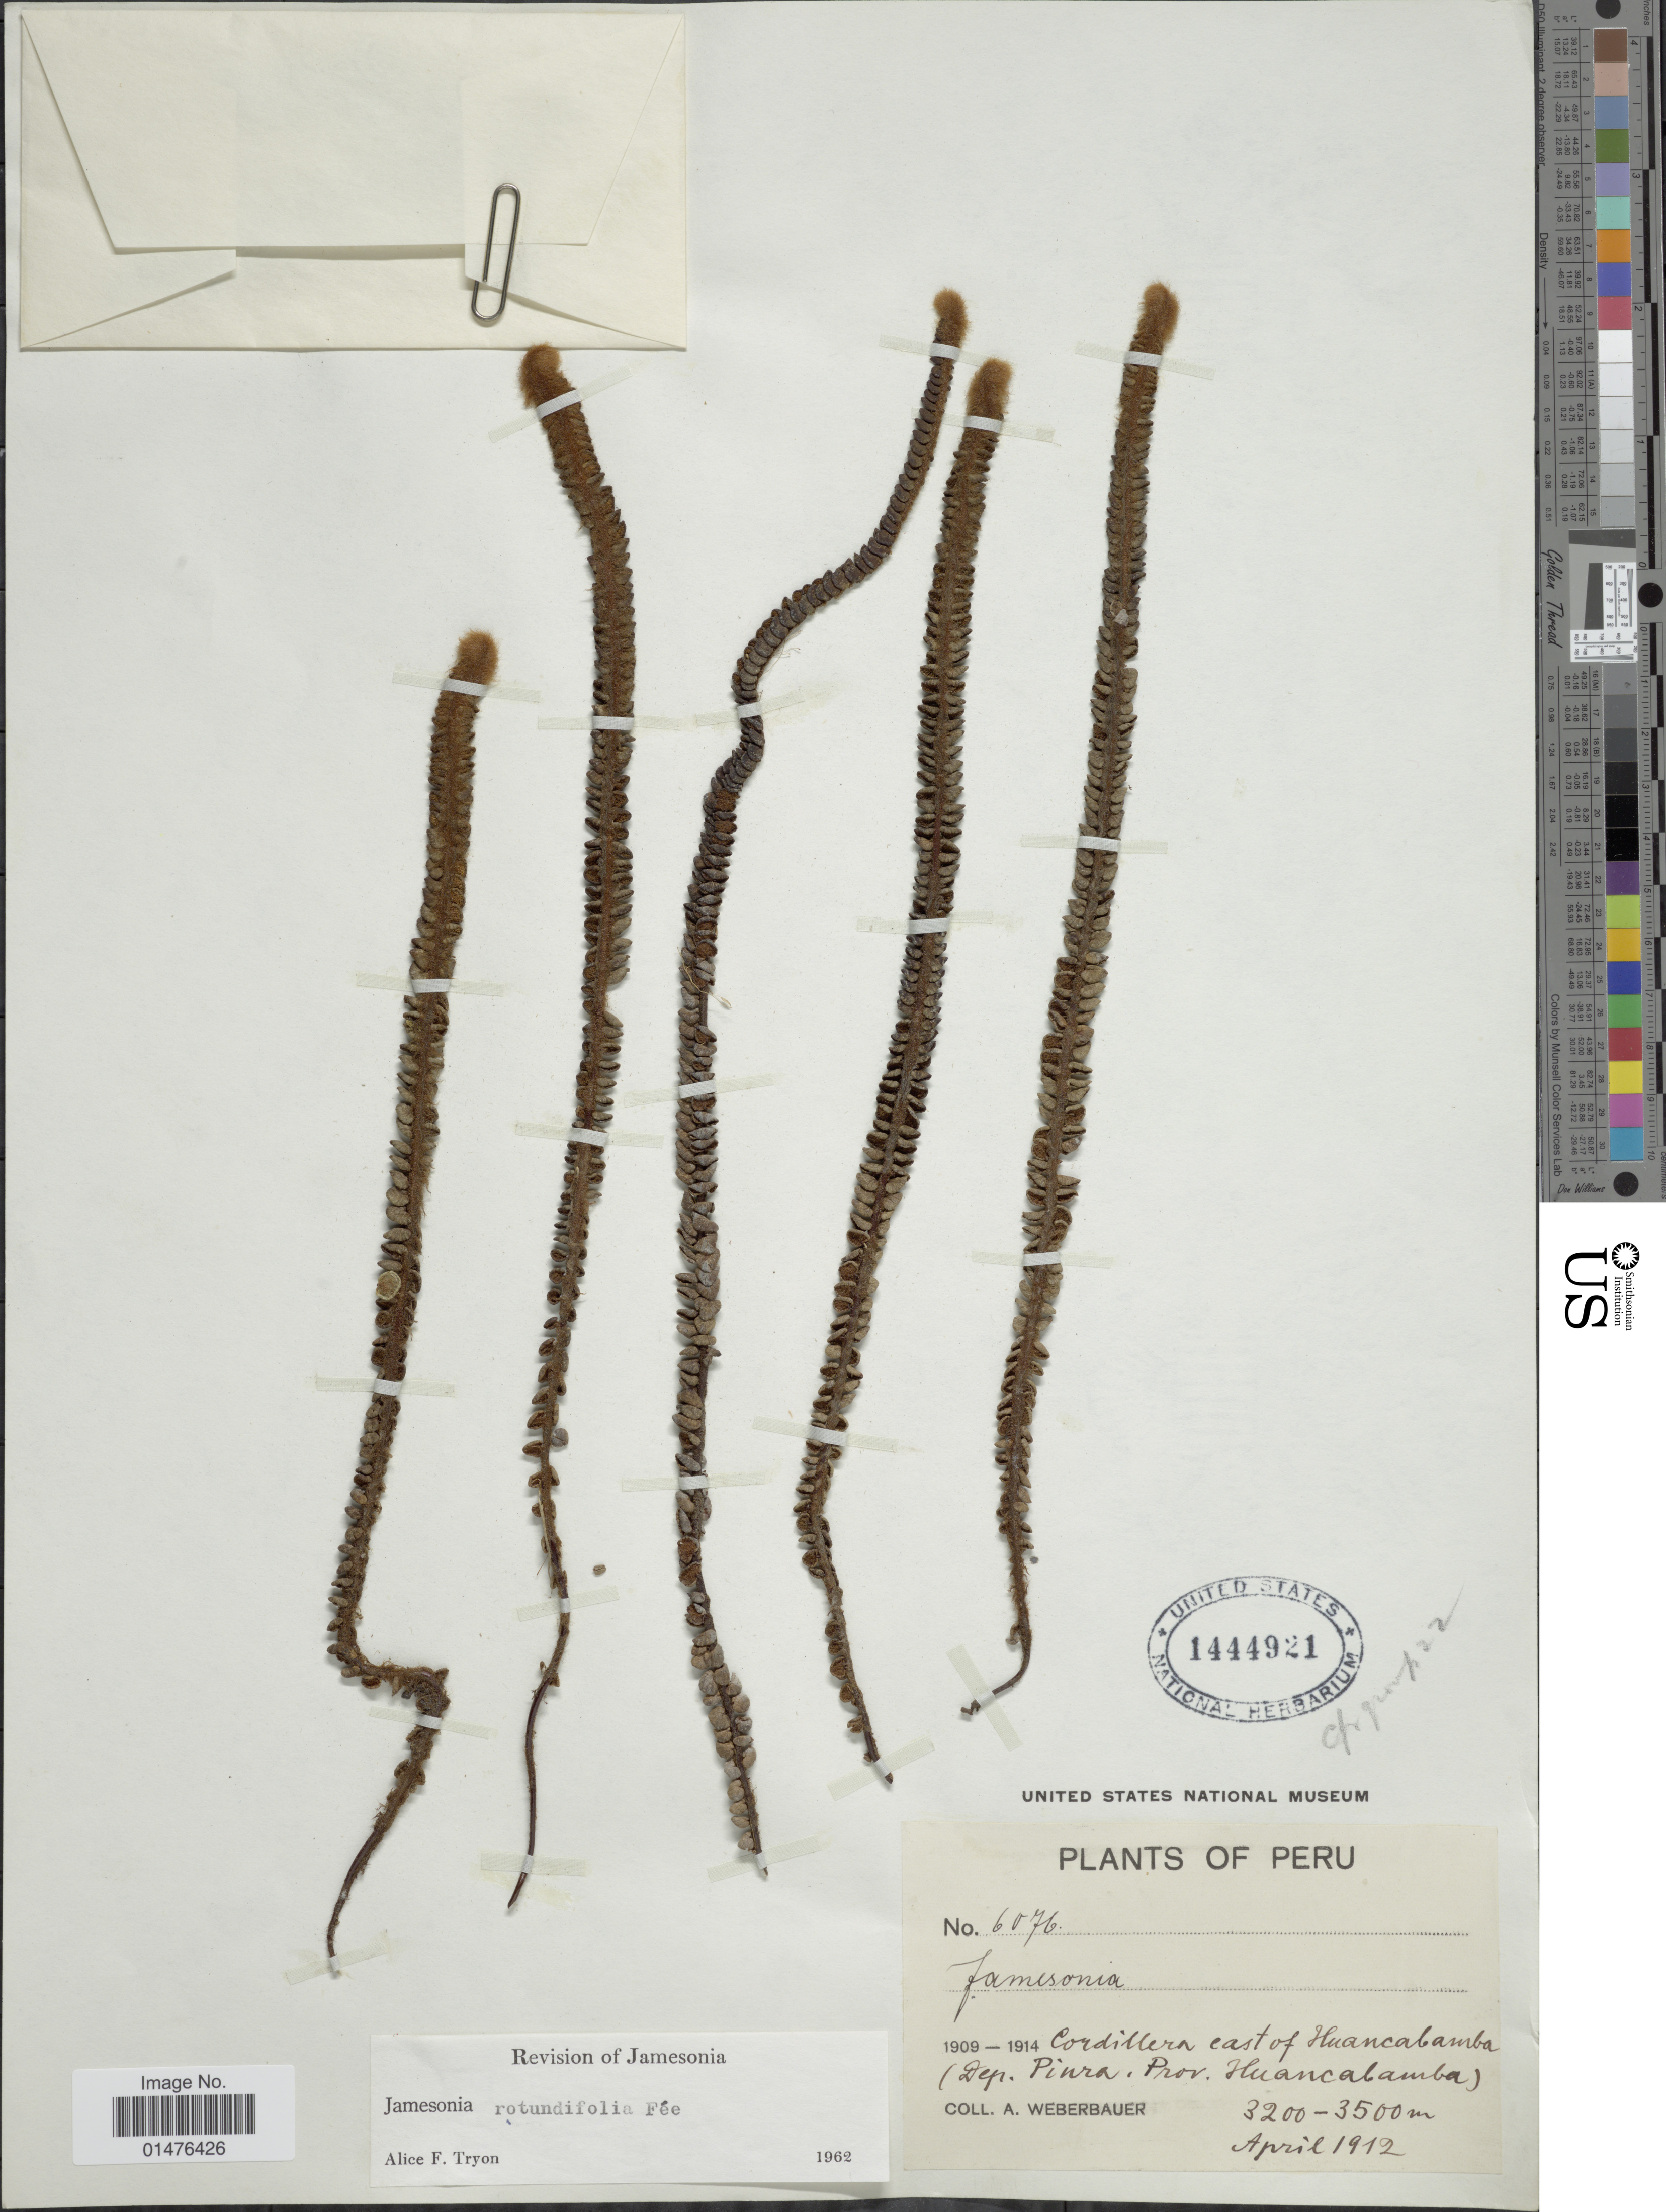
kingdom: Plantae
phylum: Tracheophyta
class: Polypodiopsida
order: Polypodiales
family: Pteridaceae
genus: Jamesonia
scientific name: Jamesonia rotundifolia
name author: Fée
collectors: A. Weberbauer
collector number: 6076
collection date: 1912-04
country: Peru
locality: Cordillera east of Huancabamba (Dep Puira, Prov. Huancabamba)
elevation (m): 3200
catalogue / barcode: US 1444921